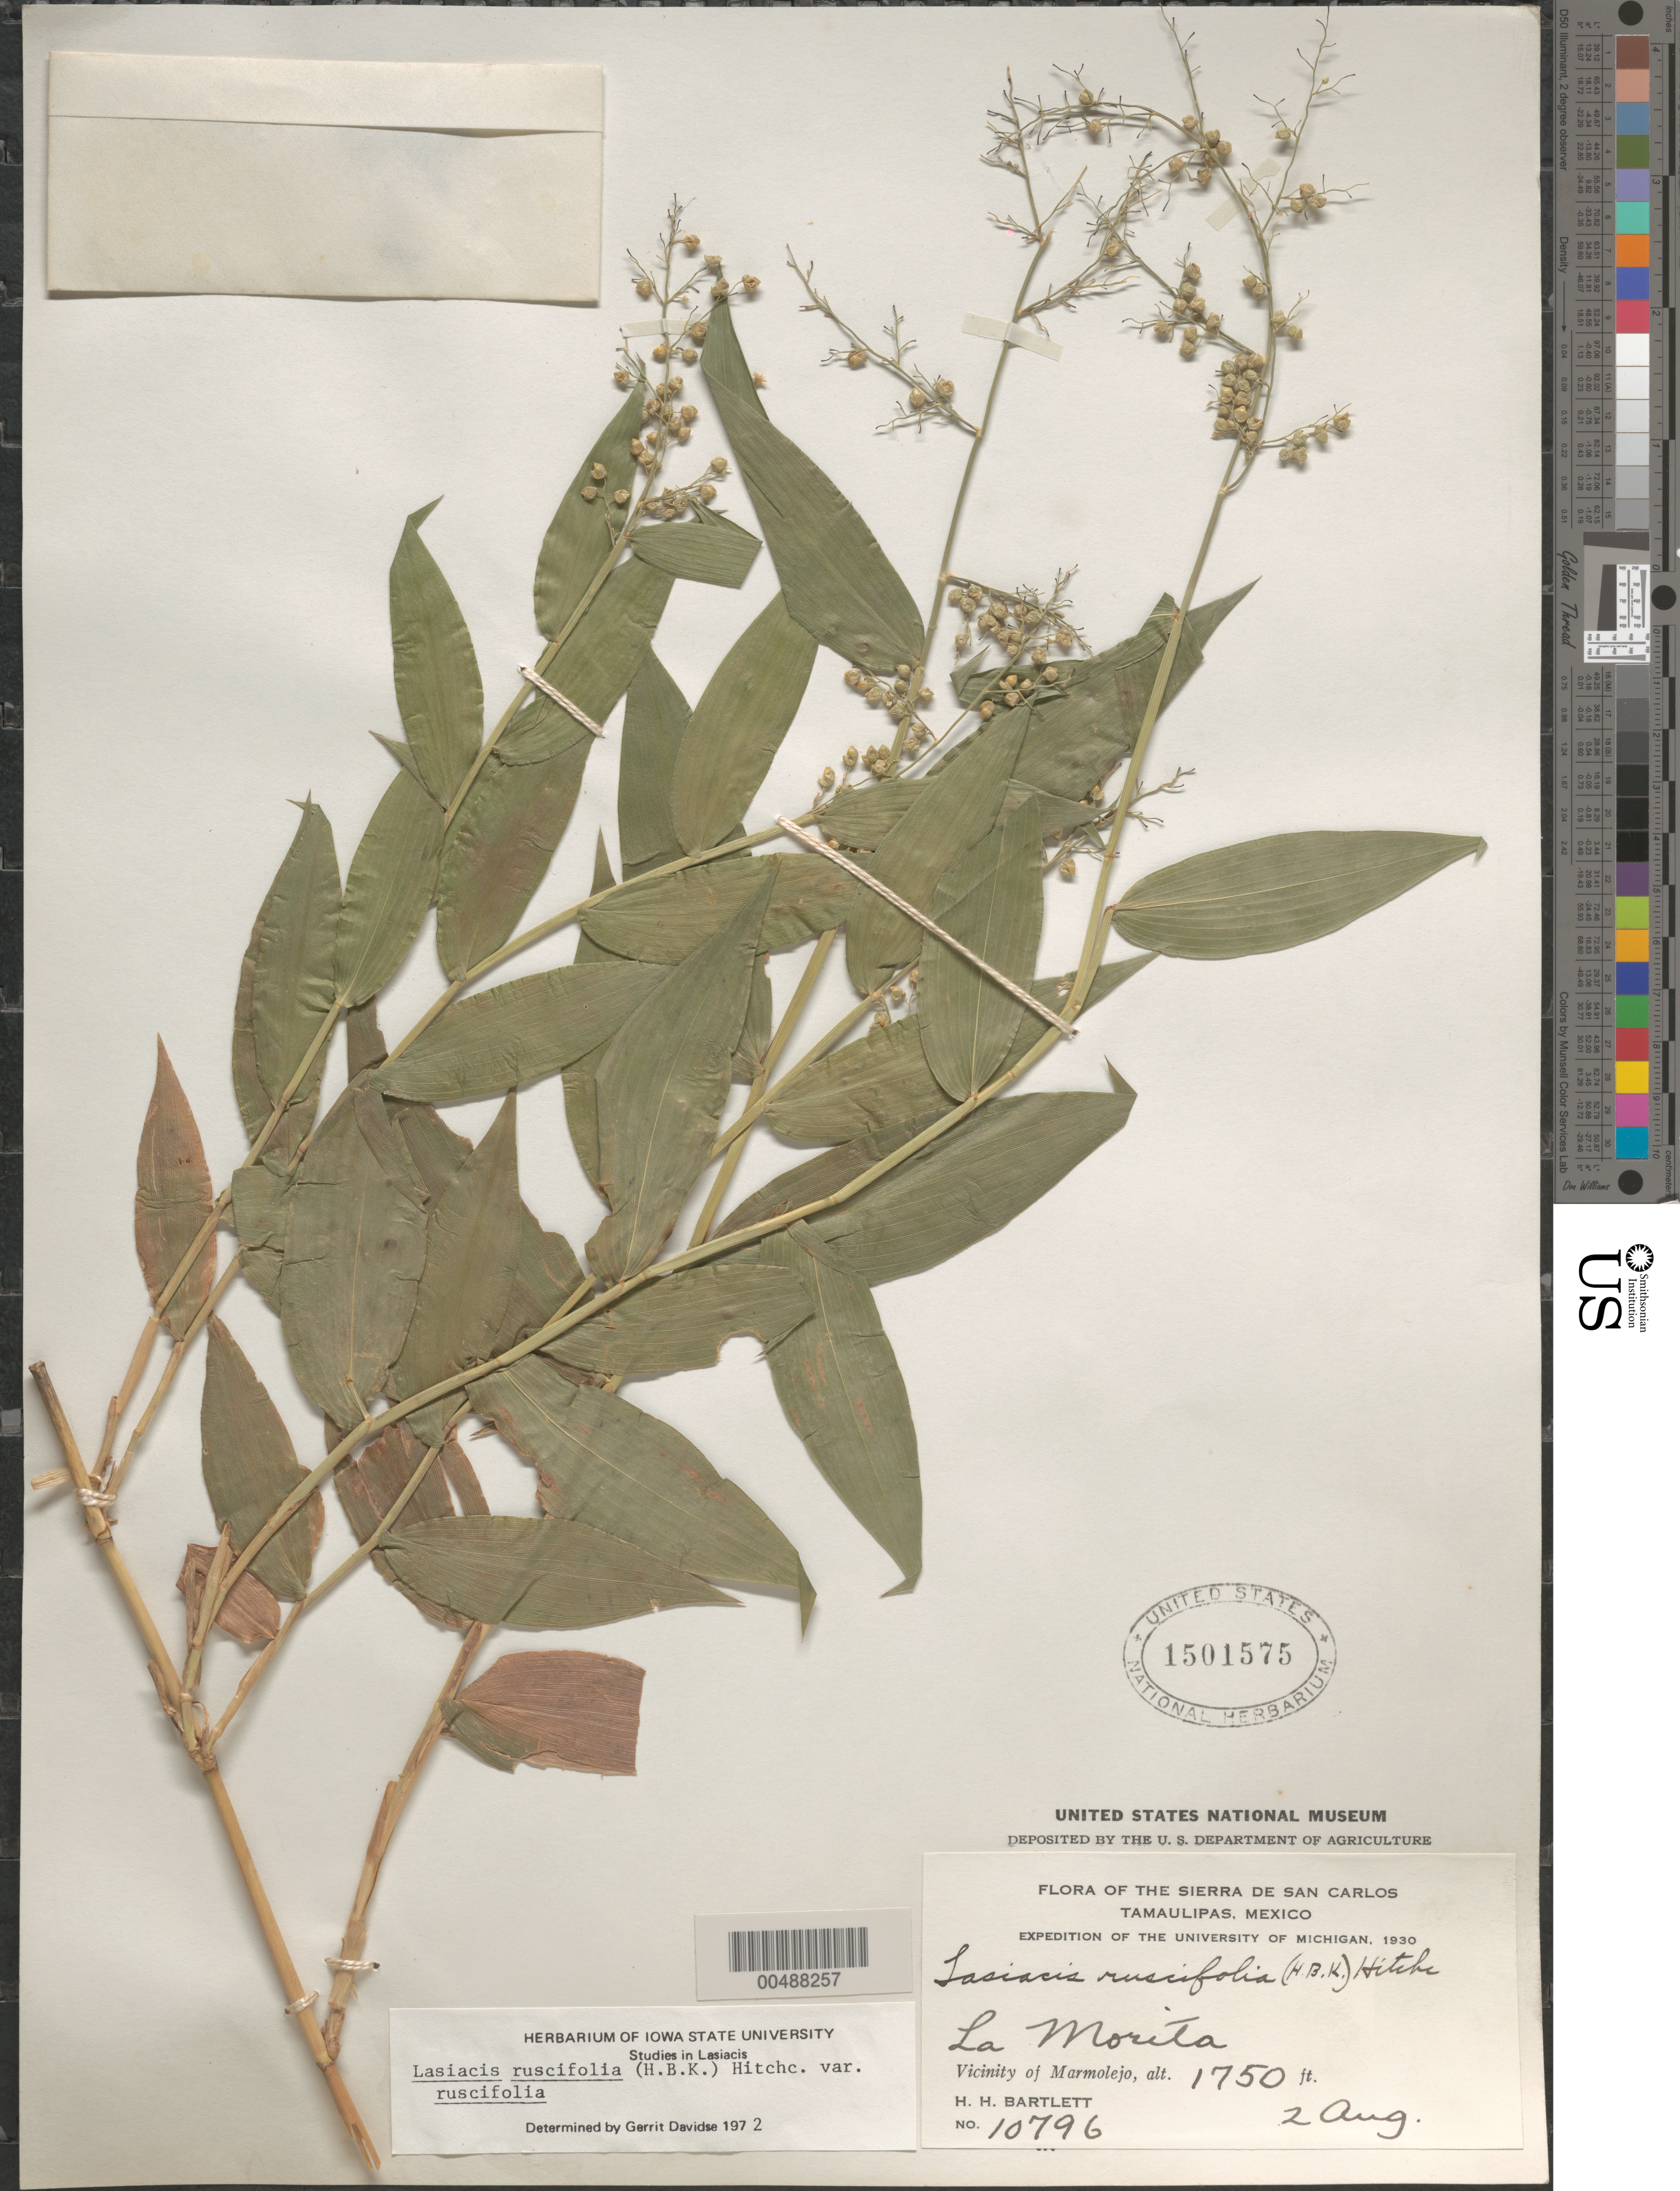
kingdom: Plantae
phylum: Tracheophyta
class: Liliopsida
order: Poales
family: Poaceae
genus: Lasiacis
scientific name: Lasiacis ruscifolia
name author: (Kunth) Hitchc.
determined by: Davidse, Gerrit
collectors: H. H. Bartlett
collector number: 10796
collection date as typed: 2 Aug 1930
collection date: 1930-08-02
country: Mexico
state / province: Tamaulipas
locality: Sierra de San Carlos, La Morita, vicinity of Marmolejo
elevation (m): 533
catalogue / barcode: US 1501575